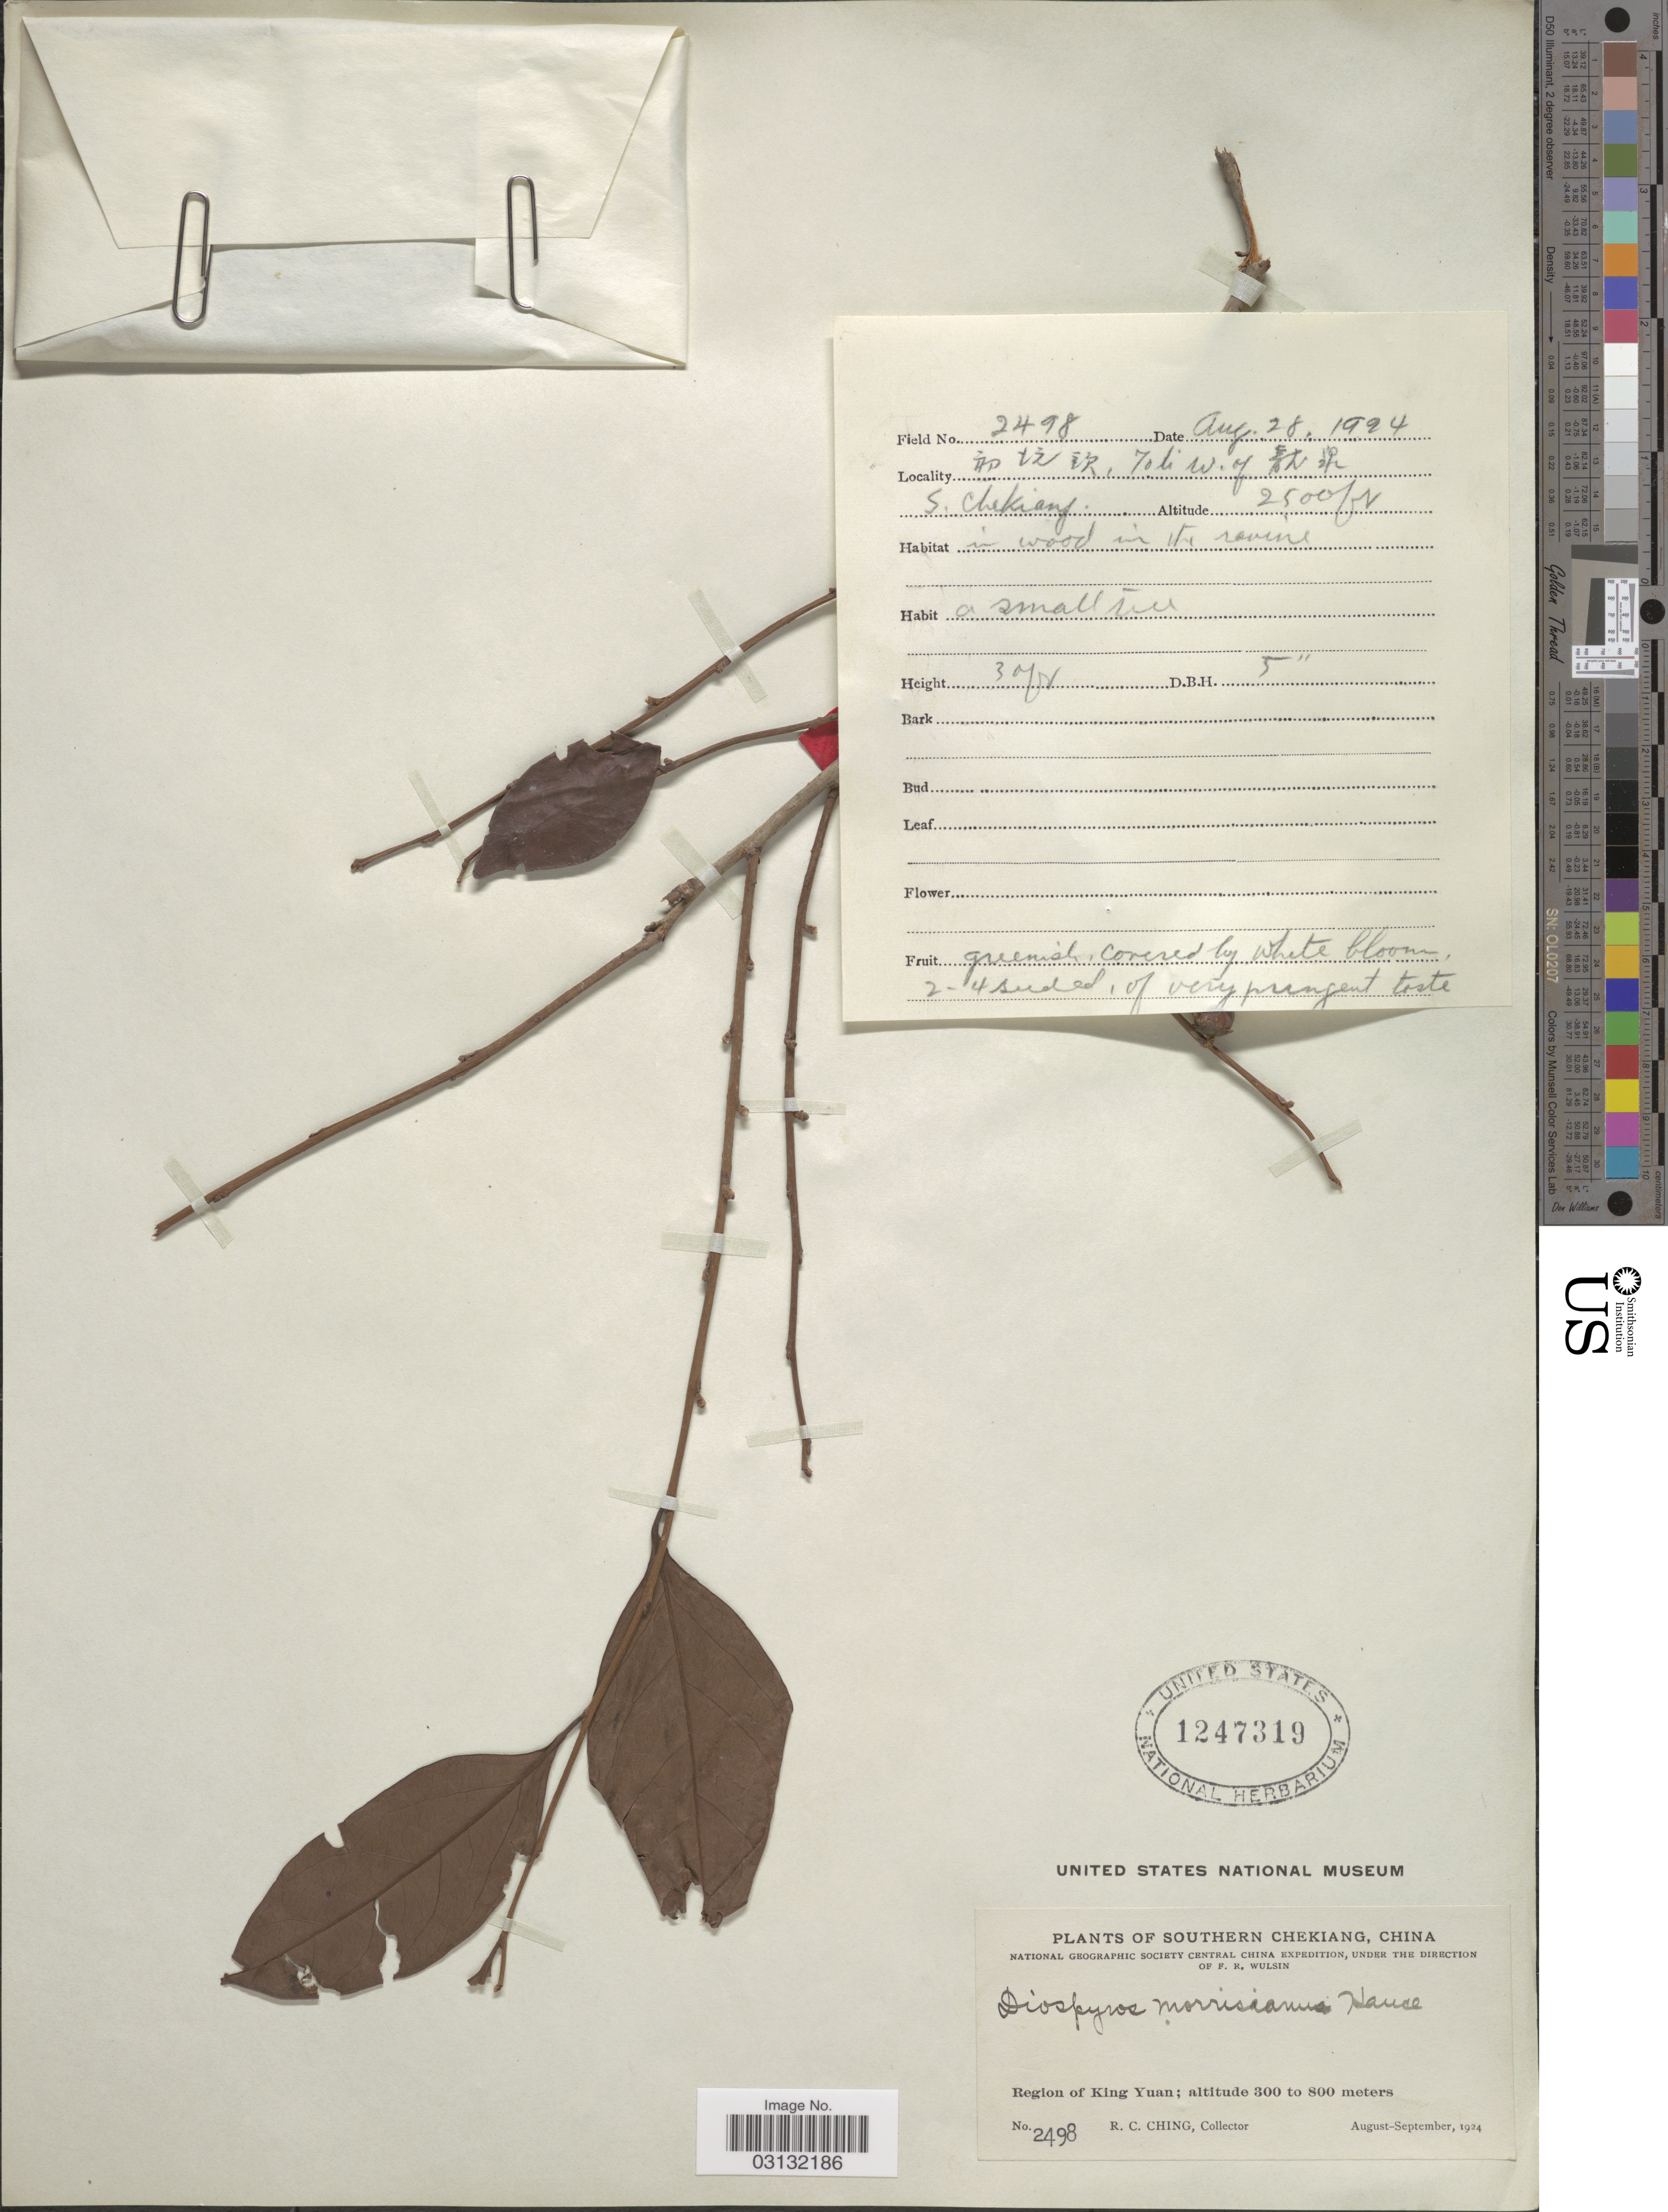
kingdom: Plantae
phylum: Tracheophyta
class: Magnoliopsida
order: Ericales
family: Ebenaceae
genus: Diospyros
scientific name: Diospyros morrisiana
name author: Hance in Walp.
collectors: R. C. Ching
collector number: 2498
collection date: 1924-08-28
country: China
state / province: Zhejiang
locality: China, Region of King Yuan, 70 li W. of .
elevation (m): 762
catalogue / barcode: US 1247319